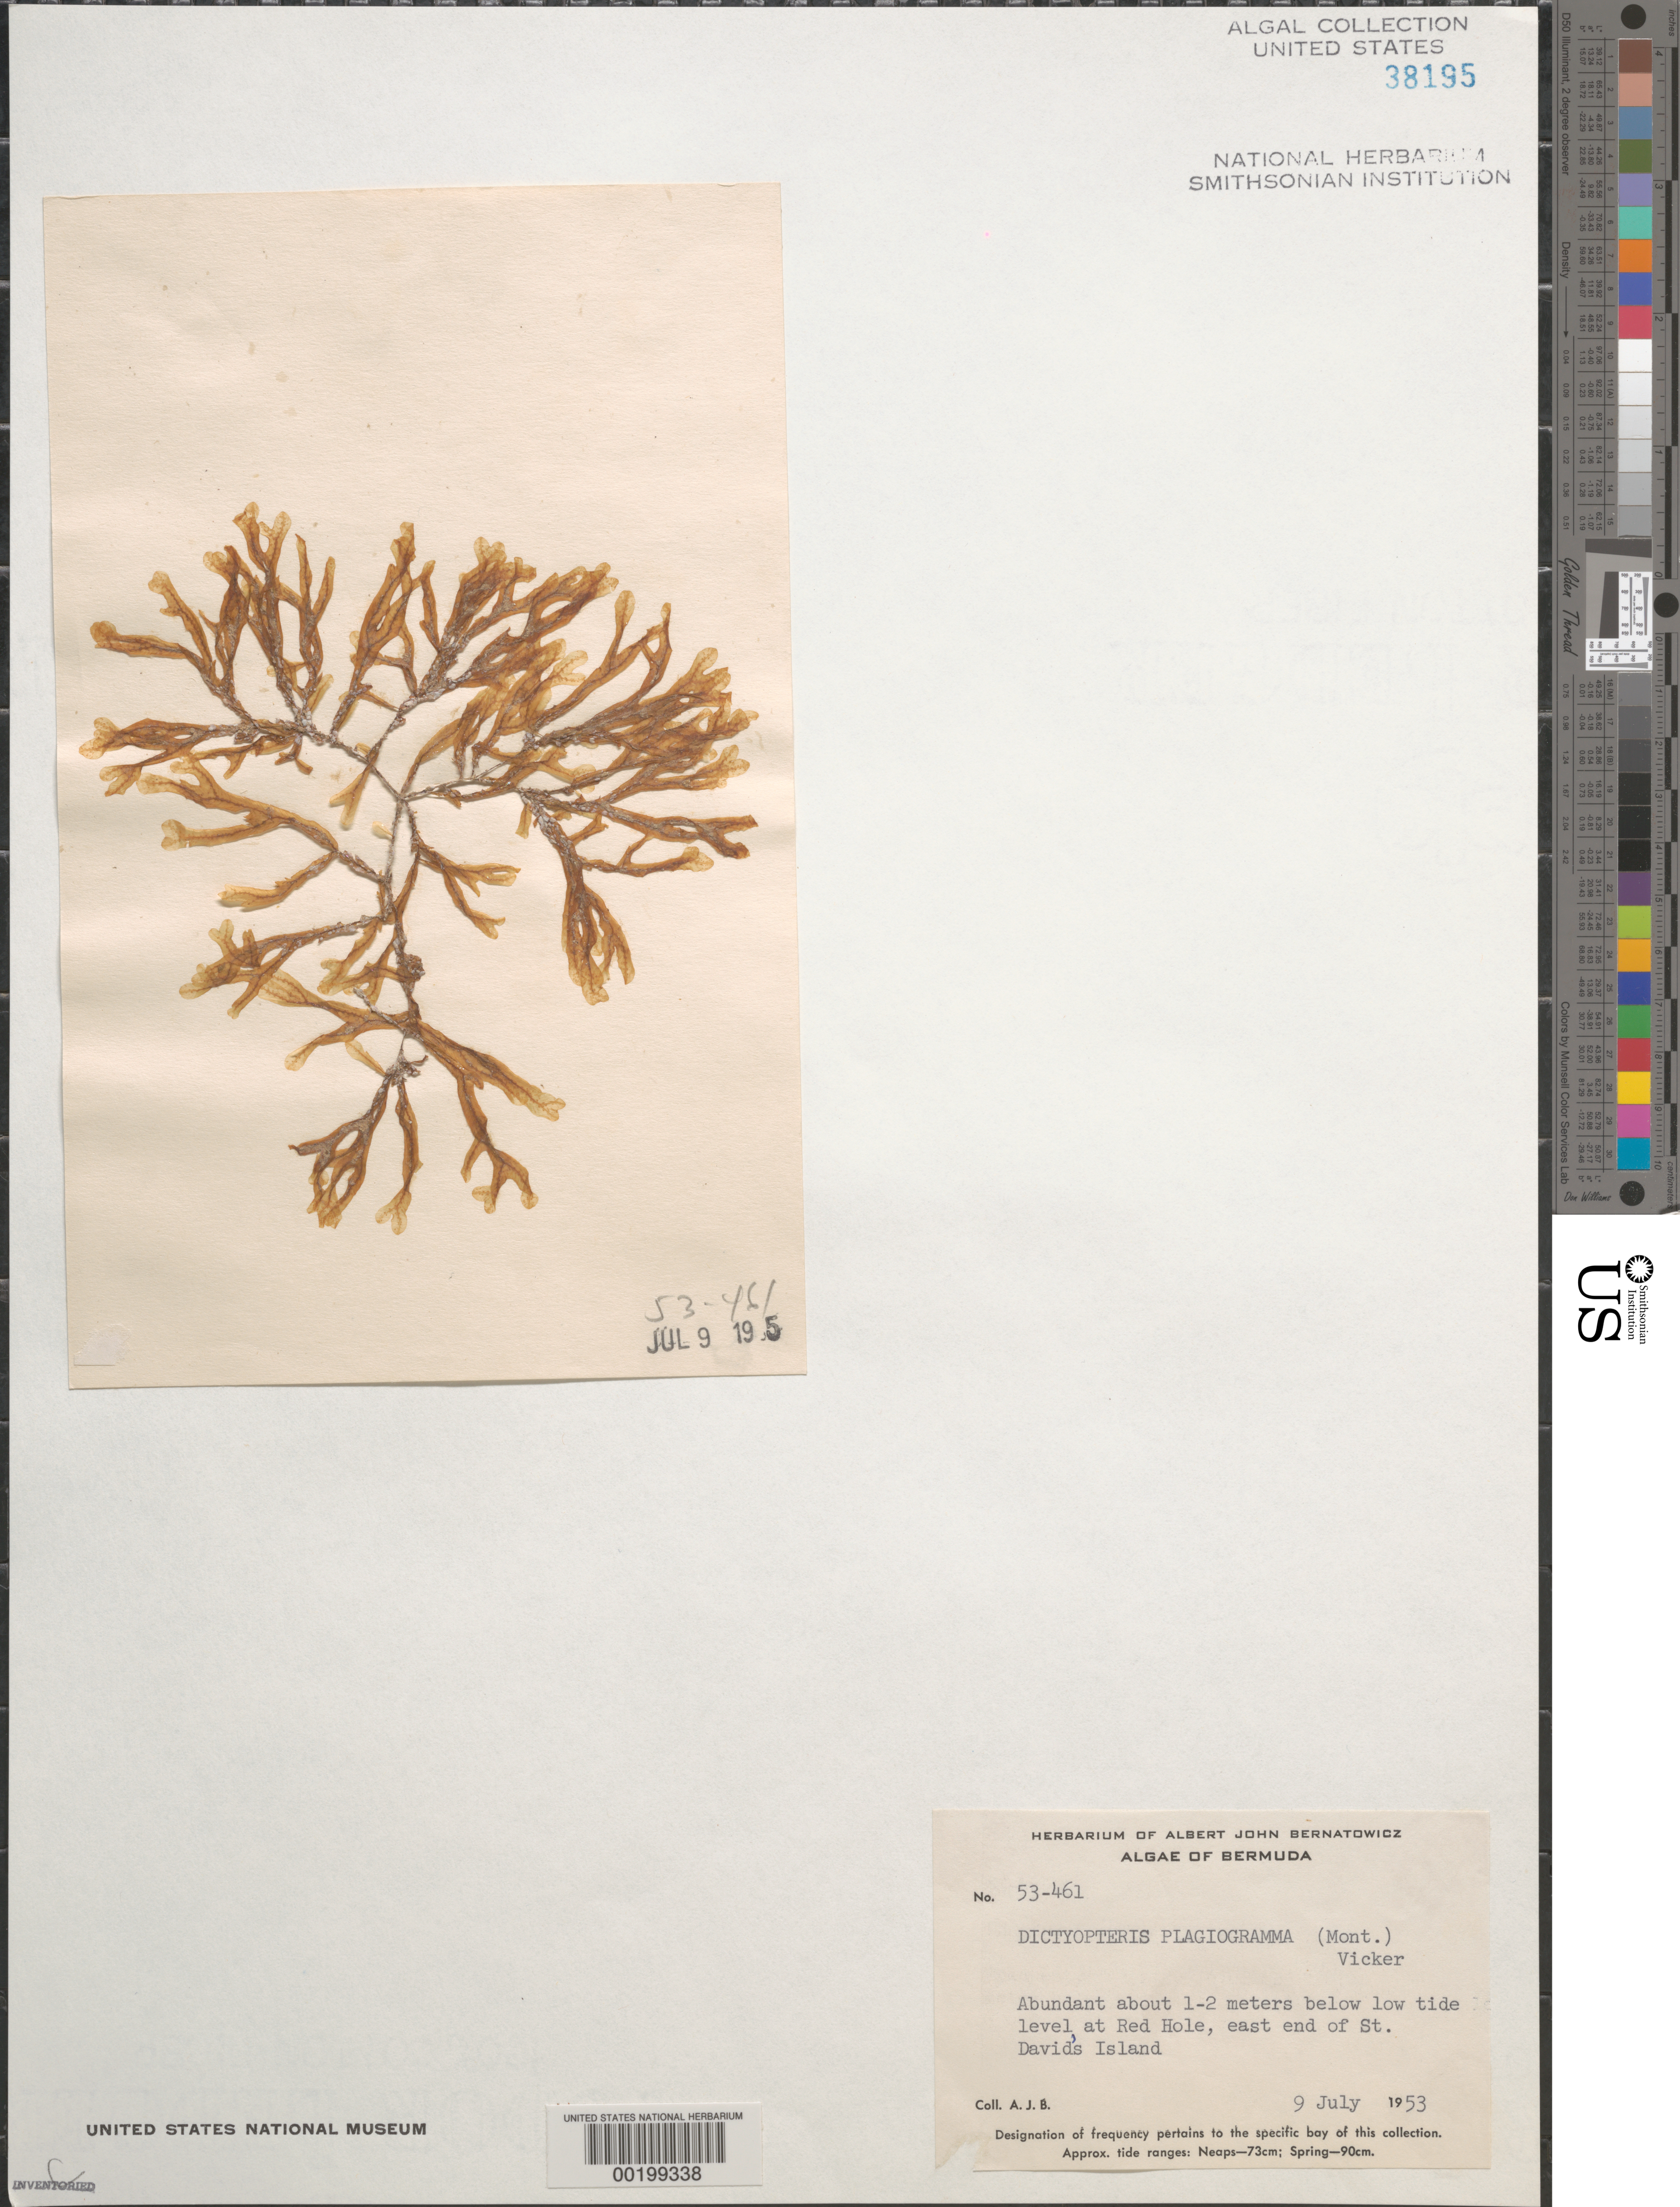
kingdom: Chromista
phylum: Ochrophyta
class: Phaeophyceae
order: Dictyotales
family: Dictyotaceae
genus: Dictyopteris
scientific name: Dictyopteris plagiogramma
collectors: A. Bernatowicz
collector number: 53-461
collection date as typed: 09 Jul 1953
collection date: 1953-07-09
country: Bermuda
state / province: Saint George's (parish)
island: St. David's Island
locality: Red Hole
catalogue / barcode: US 38195